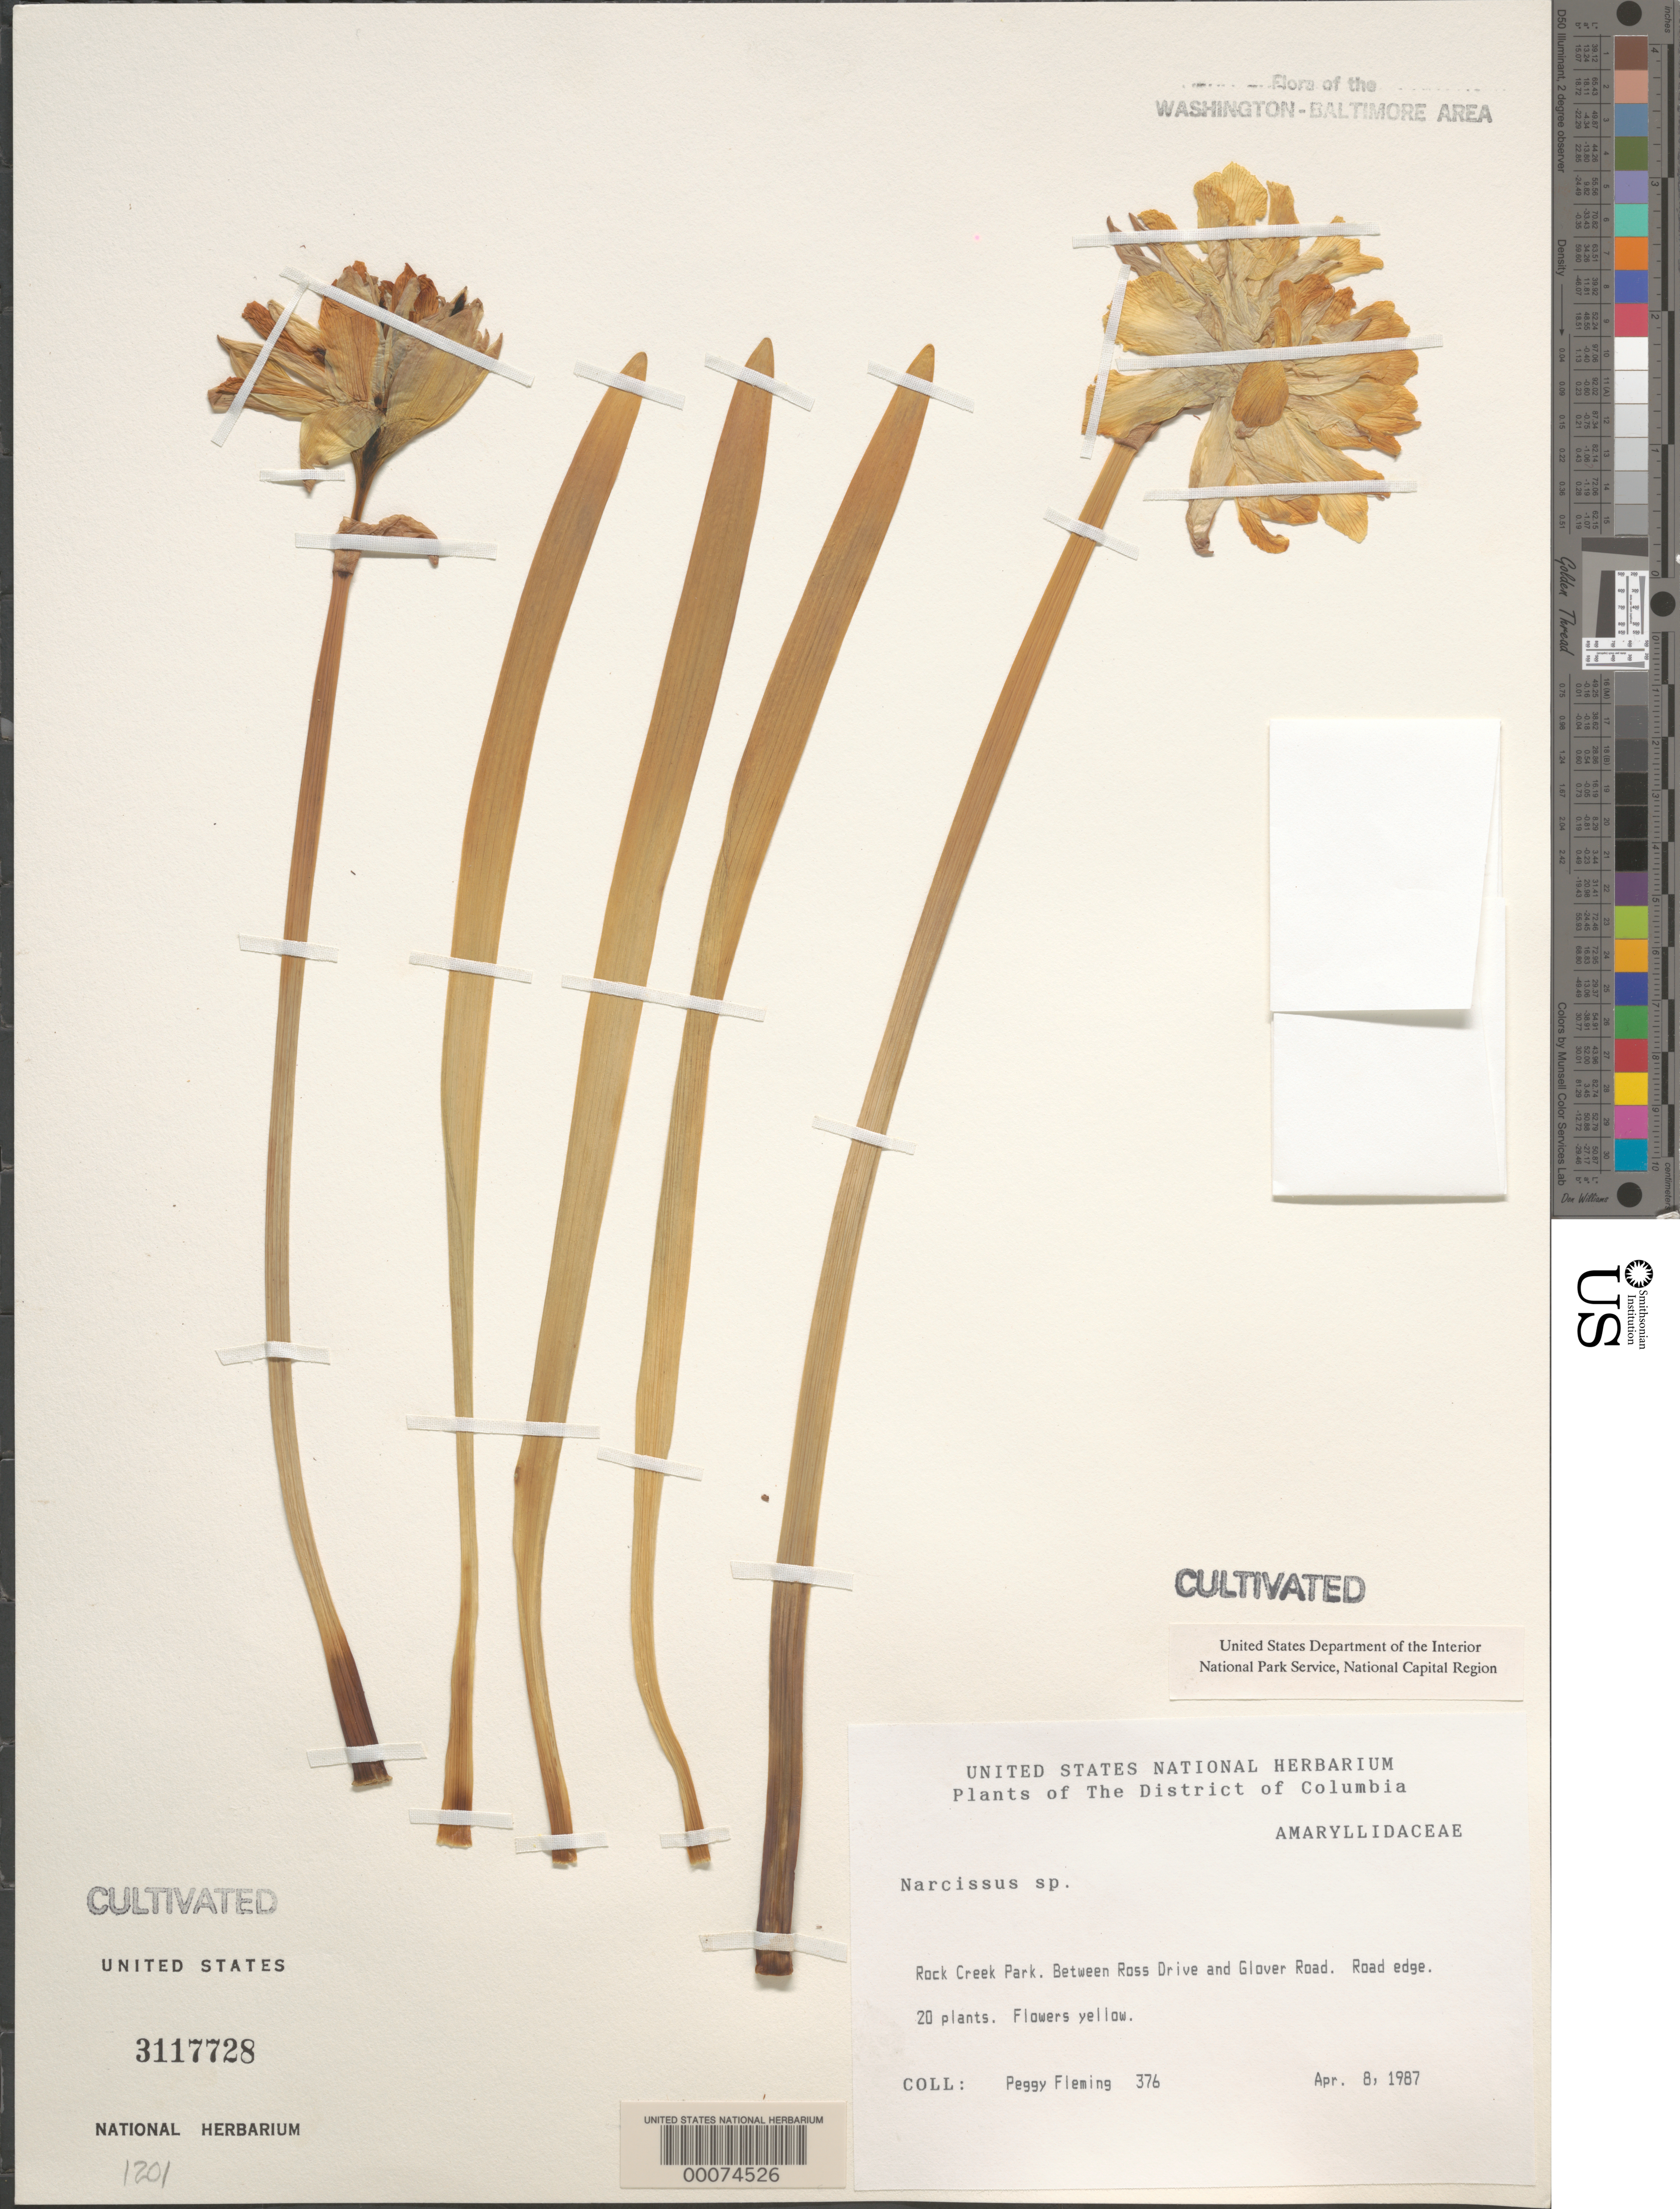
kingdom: Plantae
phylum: Tracheophyta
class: Liliopsida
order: Asparagales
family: Amaryllidaceae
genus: Narcissus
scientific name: Narcissus sp.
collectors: P. Fleming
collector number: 376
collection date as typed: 08 Apr 1987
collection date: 1987-04-08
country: United States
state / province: District of Columbia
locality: Rock Creek Park. Between Ross Drive and Glover Road. Rock Creek Park & vicinity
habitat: Road edge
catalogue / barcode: US 3117728